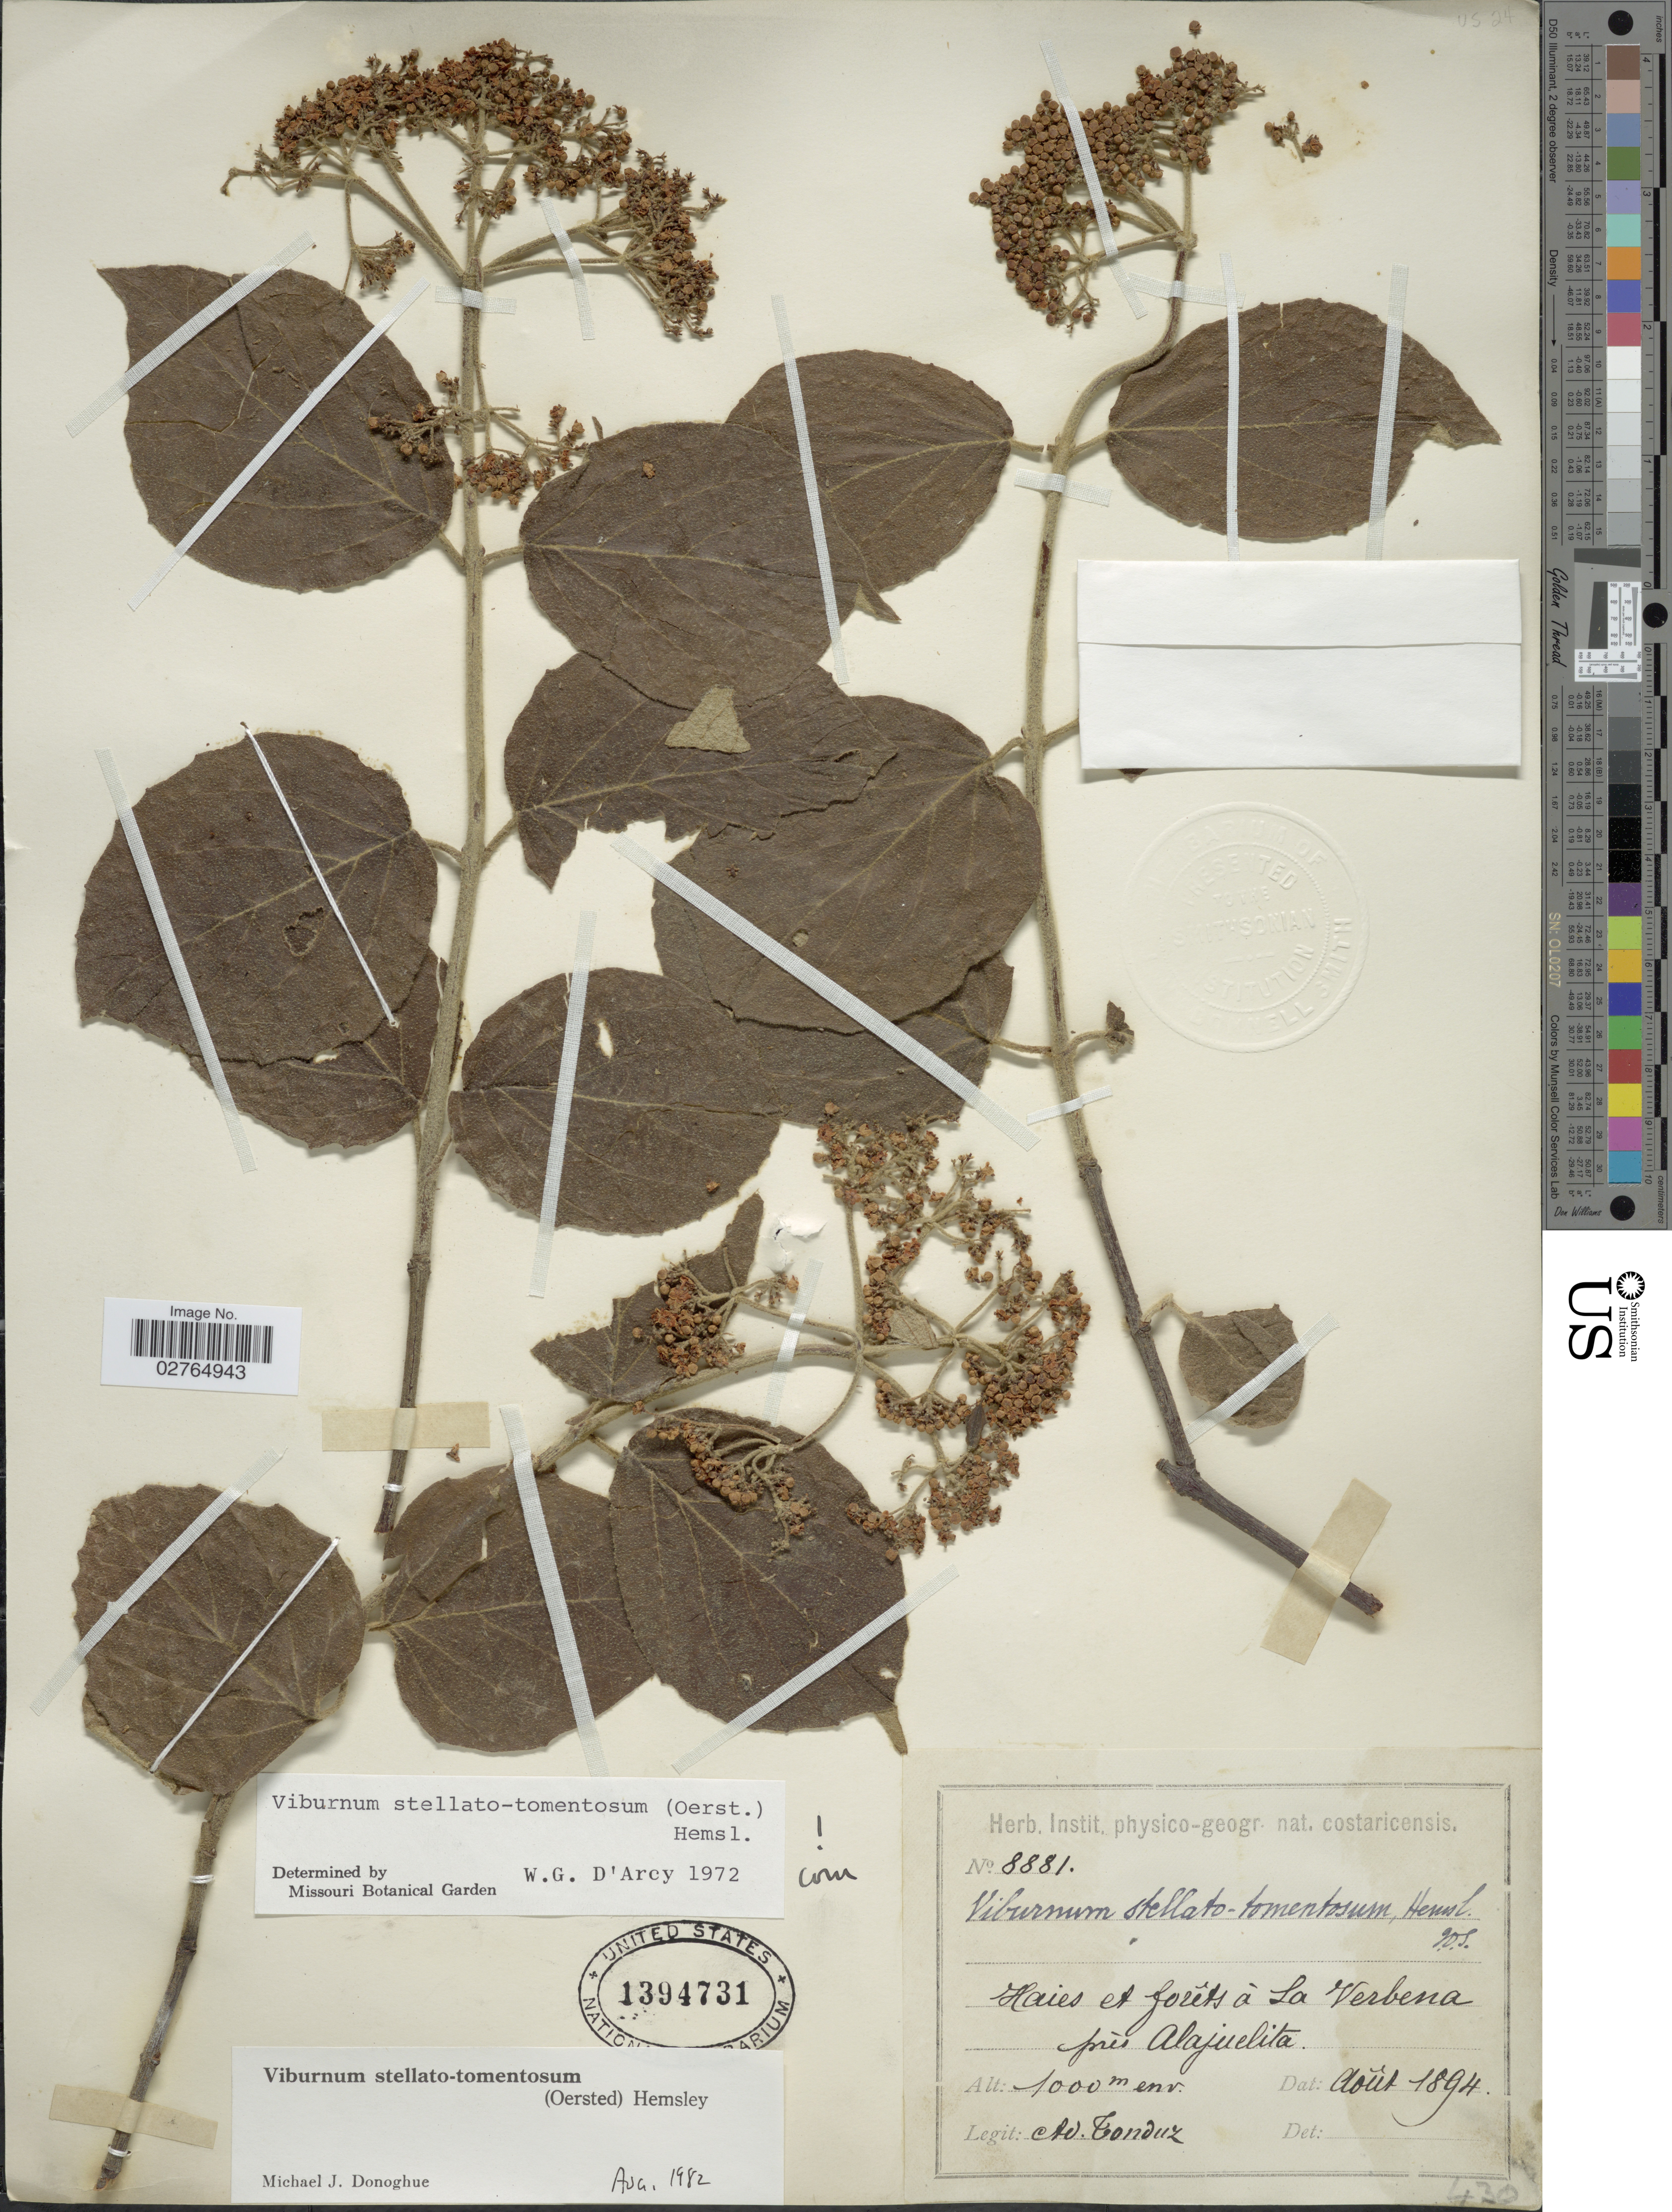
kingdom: Plantae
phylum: Tracheophyta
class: Magnoliopsida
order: Dipsacales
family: Viburnaceae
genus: Viburnum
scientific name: Viburnum stellatotomentosum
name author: (Oerst.) Hemsl.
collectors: A. Tonduz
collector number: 8881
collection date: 1894-08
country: Costa Rica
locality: Haies et forêts á La Verbena prés Alajuelita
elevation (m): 1000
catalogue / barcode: US 1394731